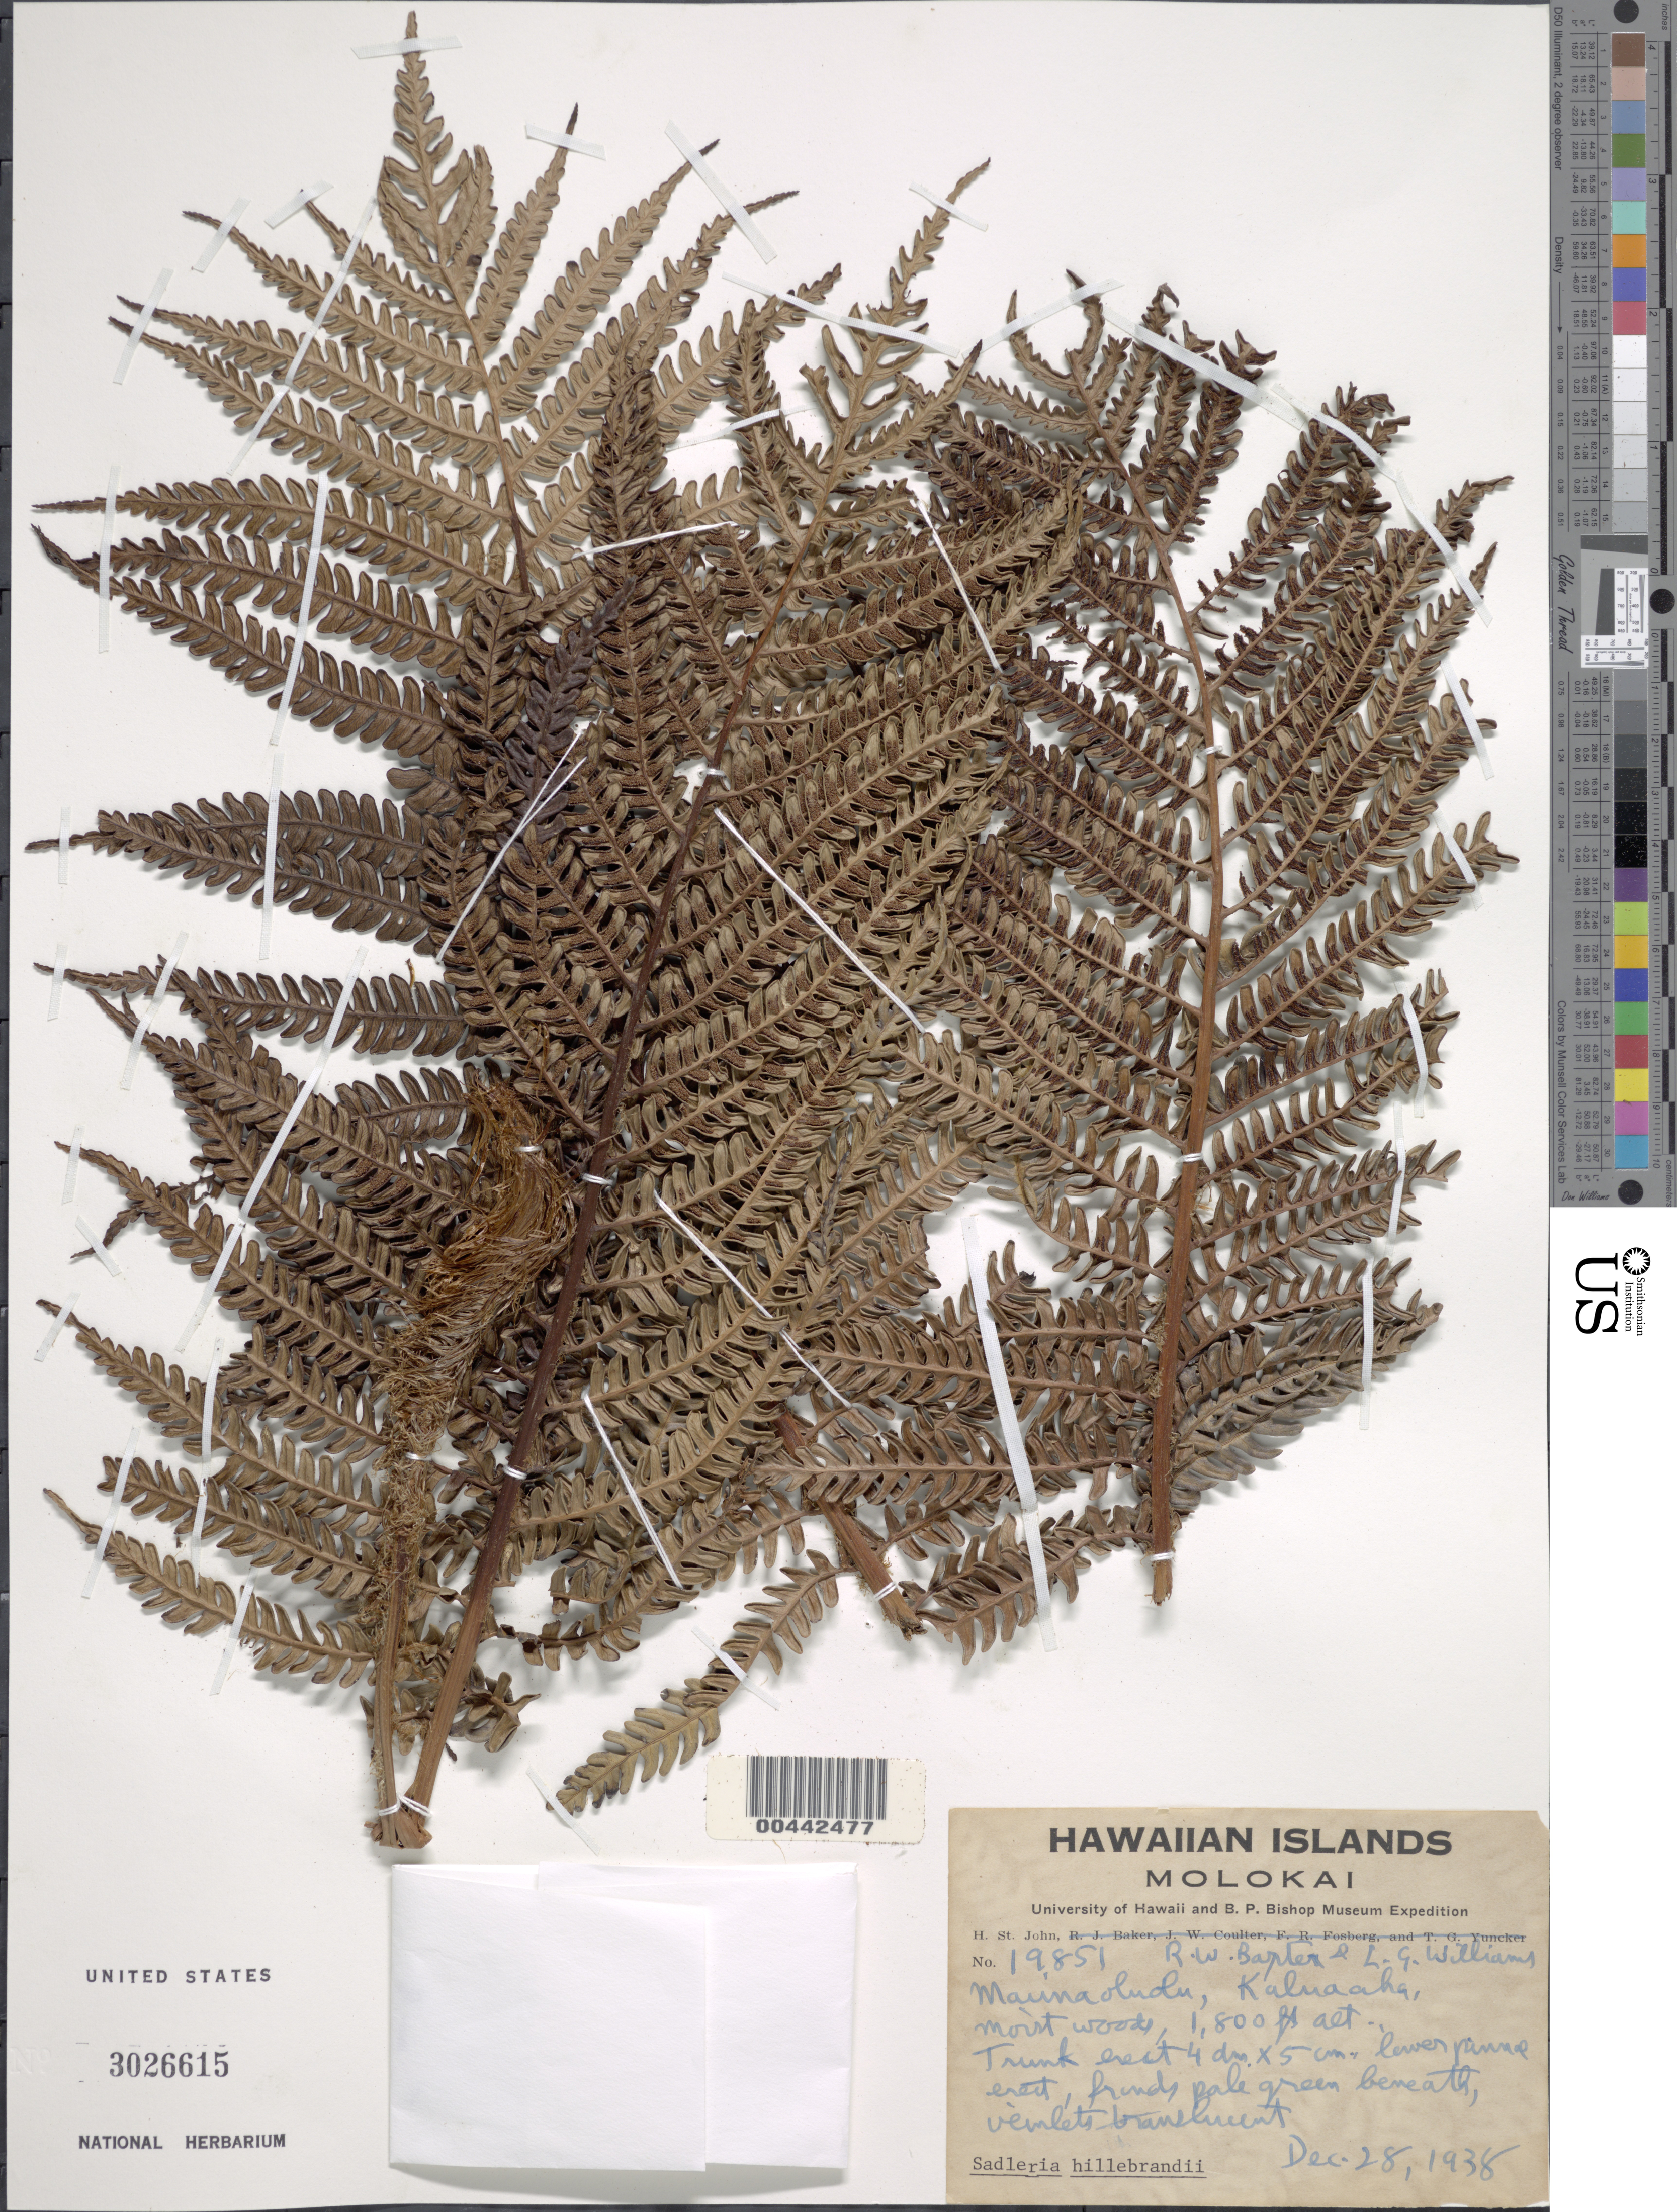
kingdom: Plantae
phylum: Tracheophyta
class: Polypodiopsida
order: Polypodiales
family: Blechnaceae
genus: Sadleria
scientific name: Sadleria pallida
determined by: Wagner, W. L., (BOT), Smithsonian Institution - National Museum of Natural History (UNITED STATES)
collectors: H. St. John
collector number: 19851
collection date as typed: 28 Dec 1938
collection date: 1938-12-28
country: United States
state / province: Hawaii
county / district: Maui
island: Moloka'i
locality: Maunaoluolu, Kaluaaha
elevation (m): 549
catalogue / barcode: US 3026615